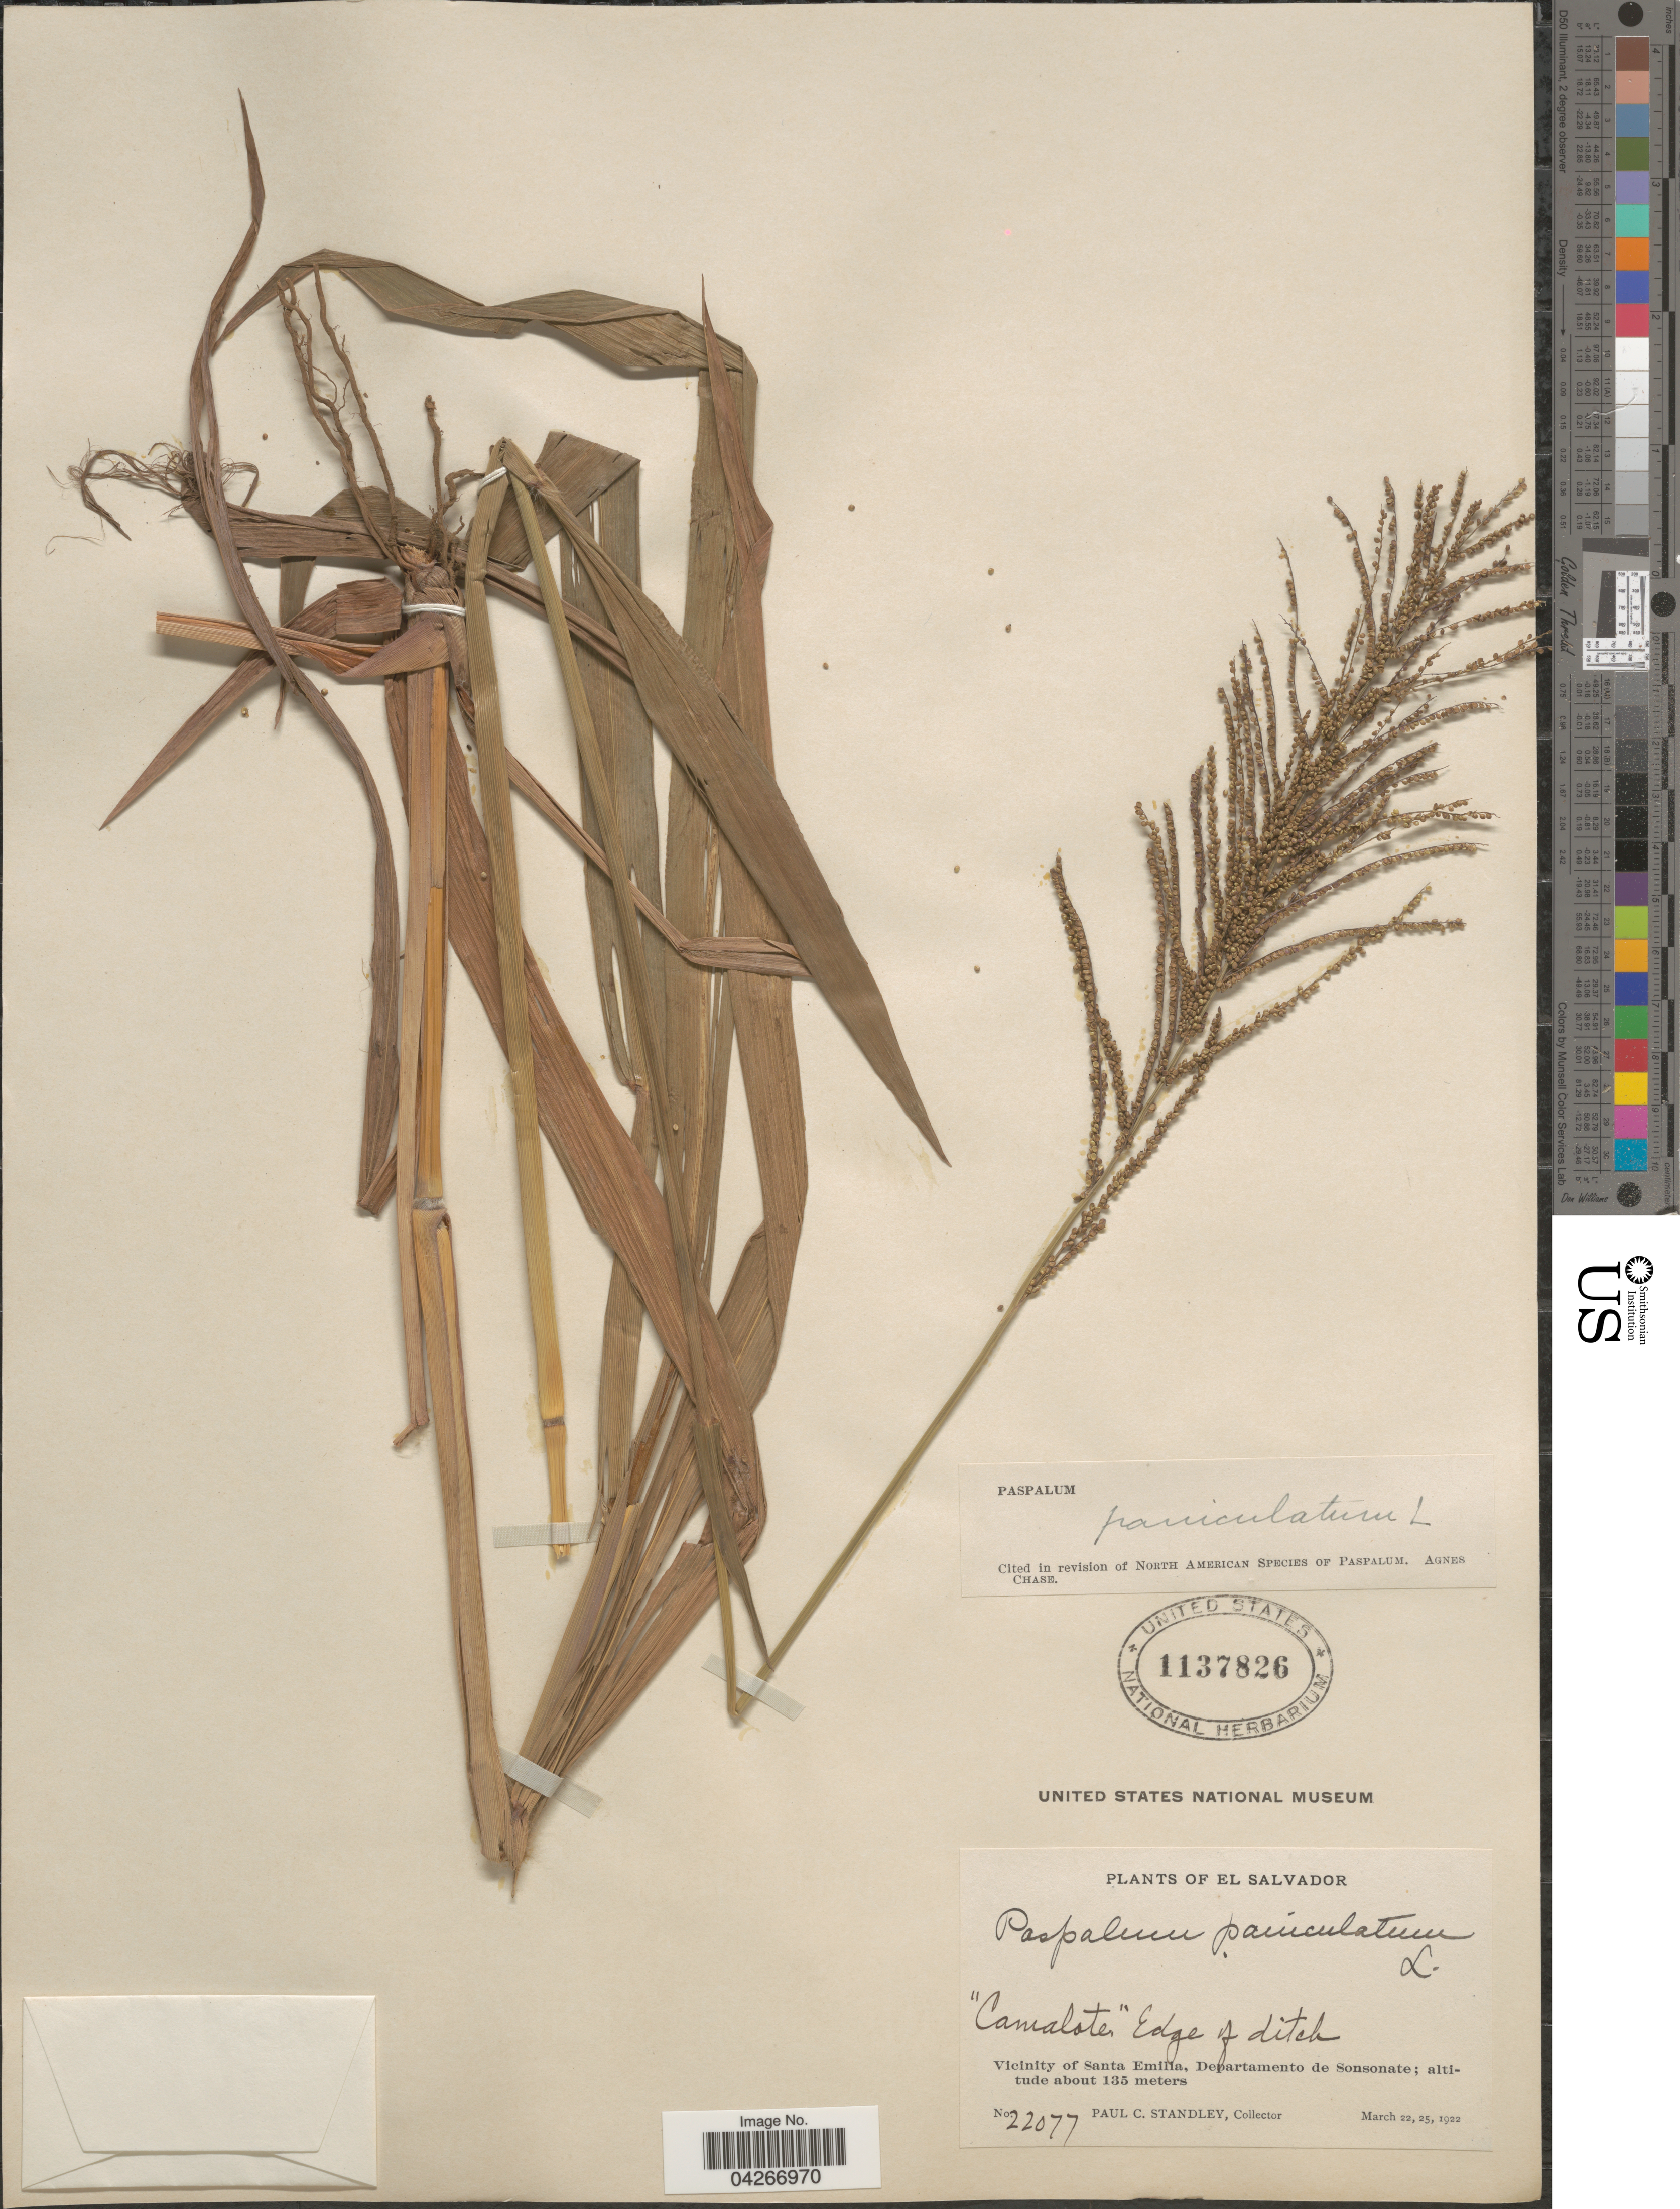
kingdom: Plantae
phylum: Tracheophyta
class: Liliopsida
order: Poales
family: Poaceae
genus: Paspalum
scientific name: Paspalum paniculatum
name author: L.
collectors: P. C. Standley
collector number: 22077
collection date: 1922-03-22/1922-03-25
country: El Salvador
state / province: Sonsonate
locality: Edge of ditch. Vicinity of Santa Emilia, Departamento de Sonsonate.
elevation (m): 135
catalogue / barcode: US 1137826